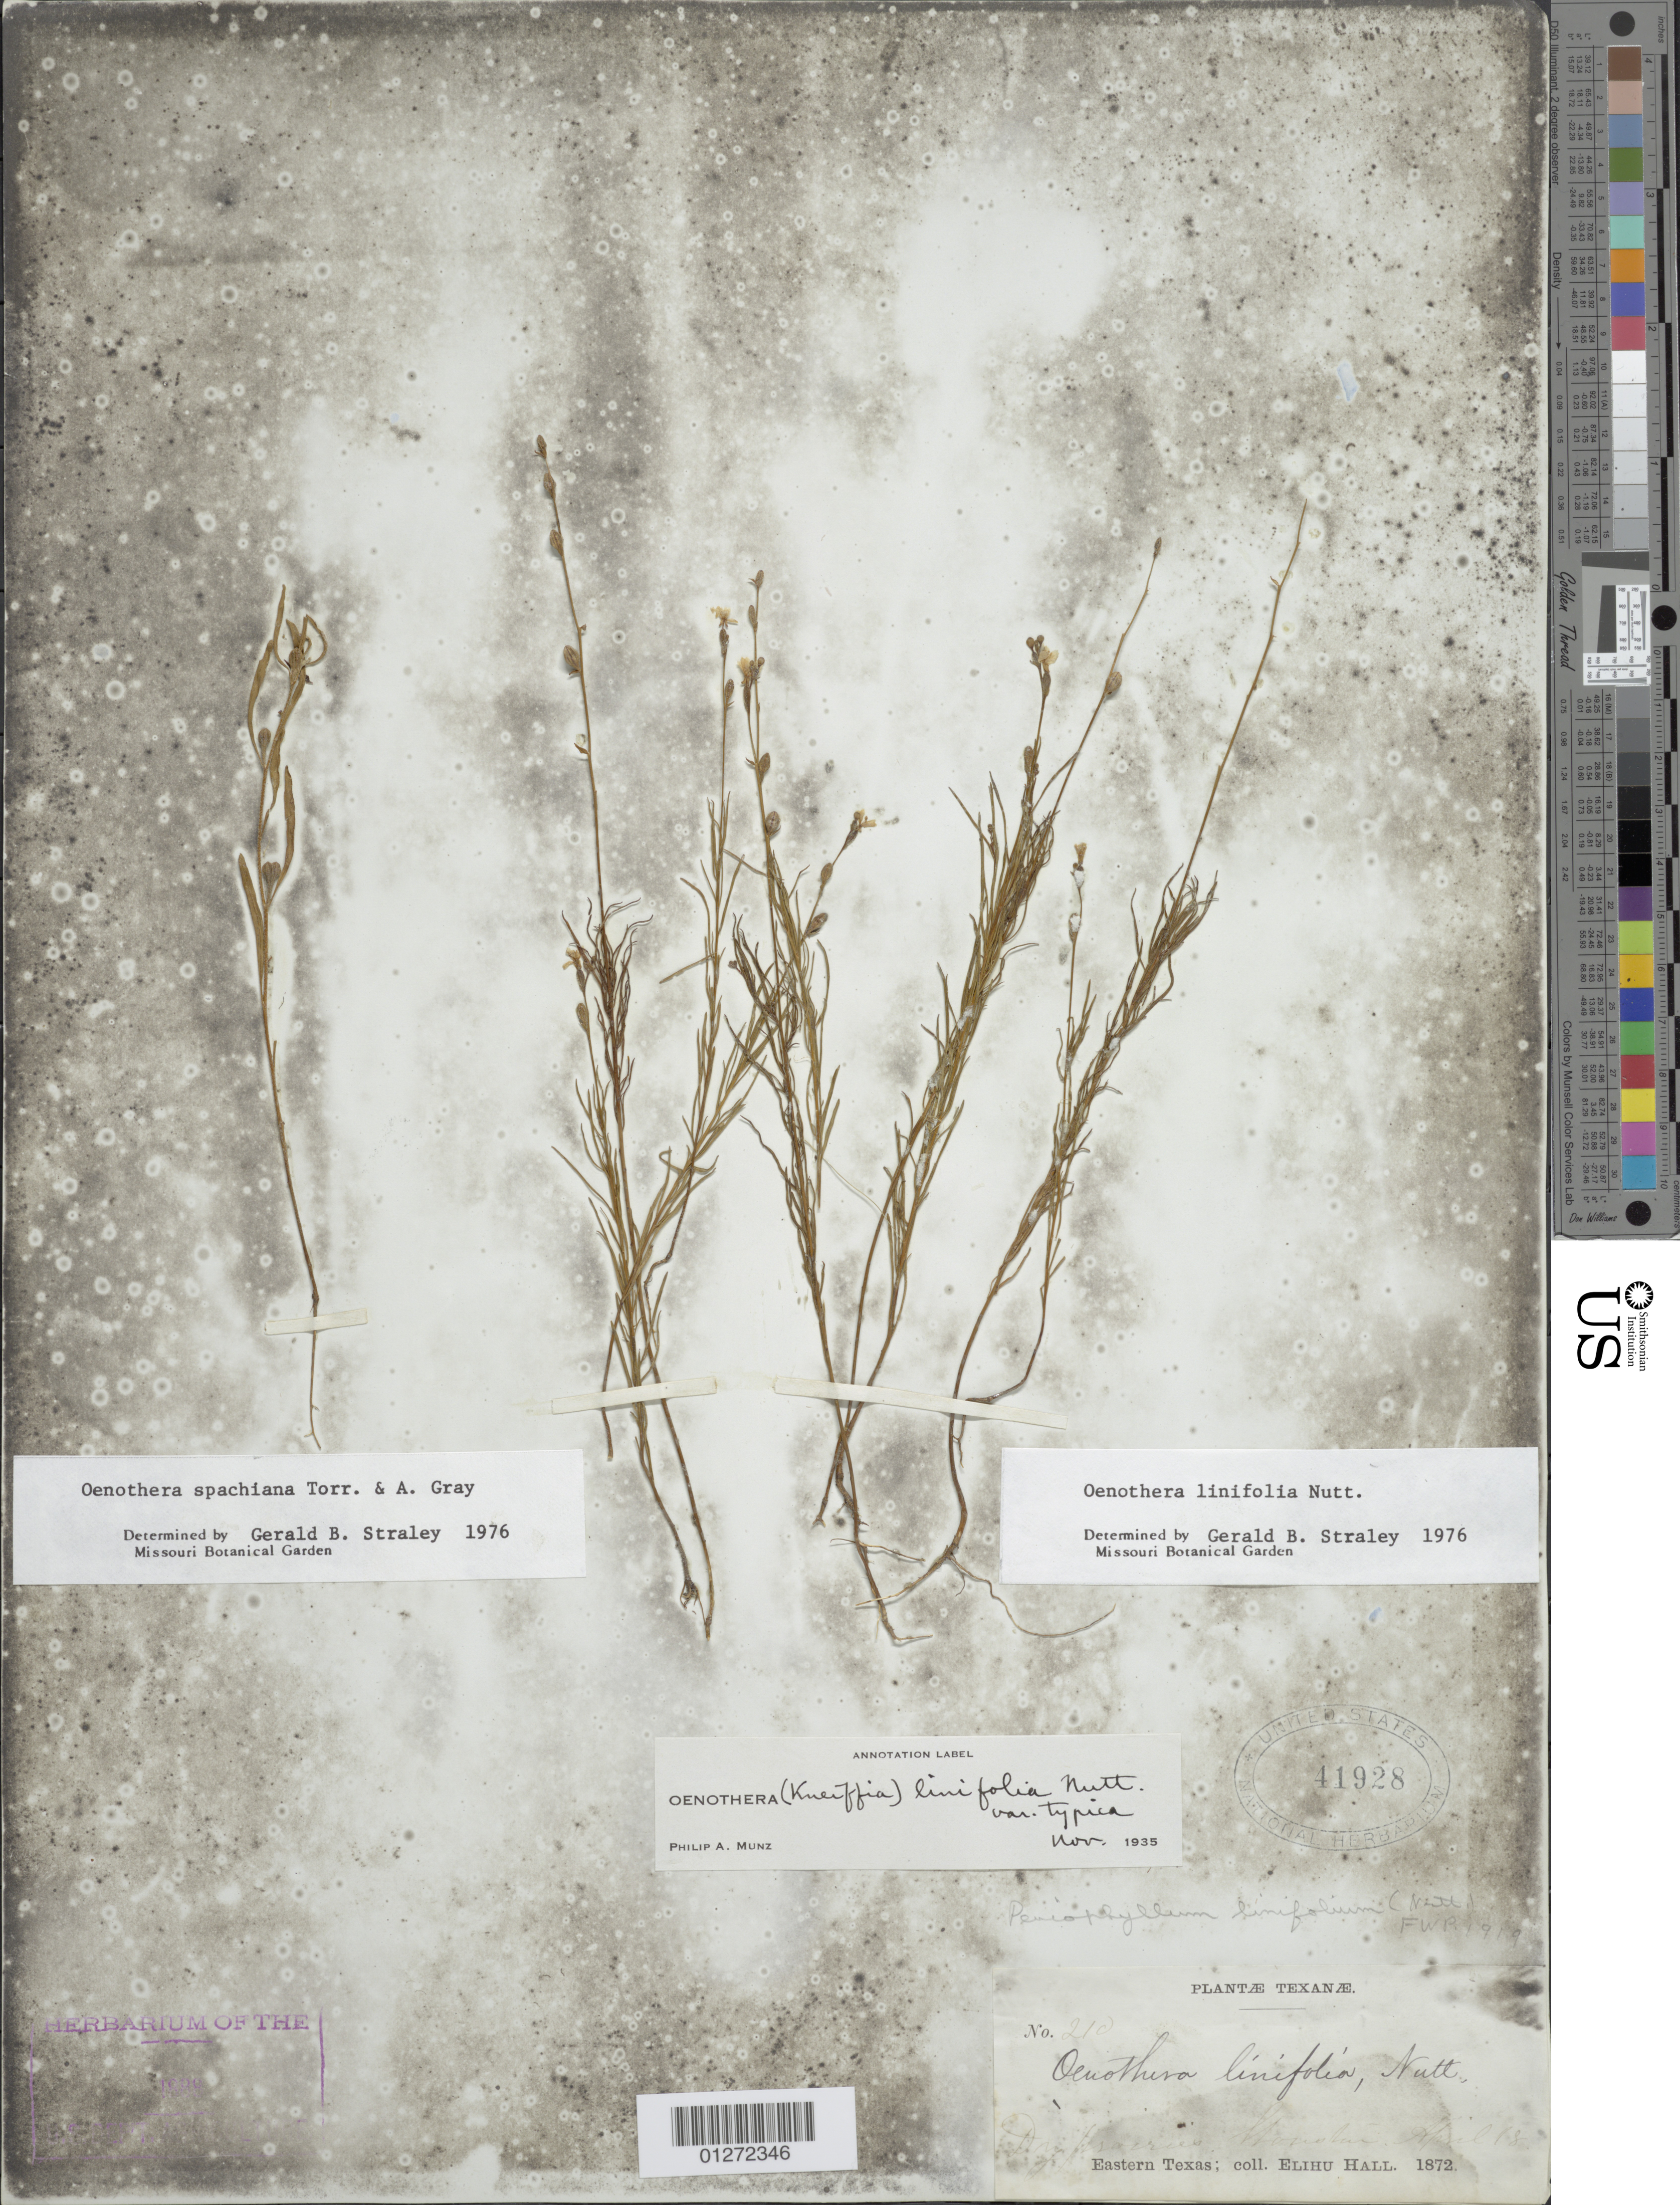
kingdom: Plantae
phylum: Tracheophyta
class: Magnoliopsida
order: Myrtales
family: Onagraceae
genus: Oenothera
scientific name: Oenothera linifolia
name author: Nutt.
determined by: Munz, Philip A.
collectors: E. Hall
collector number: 210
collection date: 1872-04-18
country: United States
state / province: Texas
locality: Houston.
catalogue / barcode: US 41928